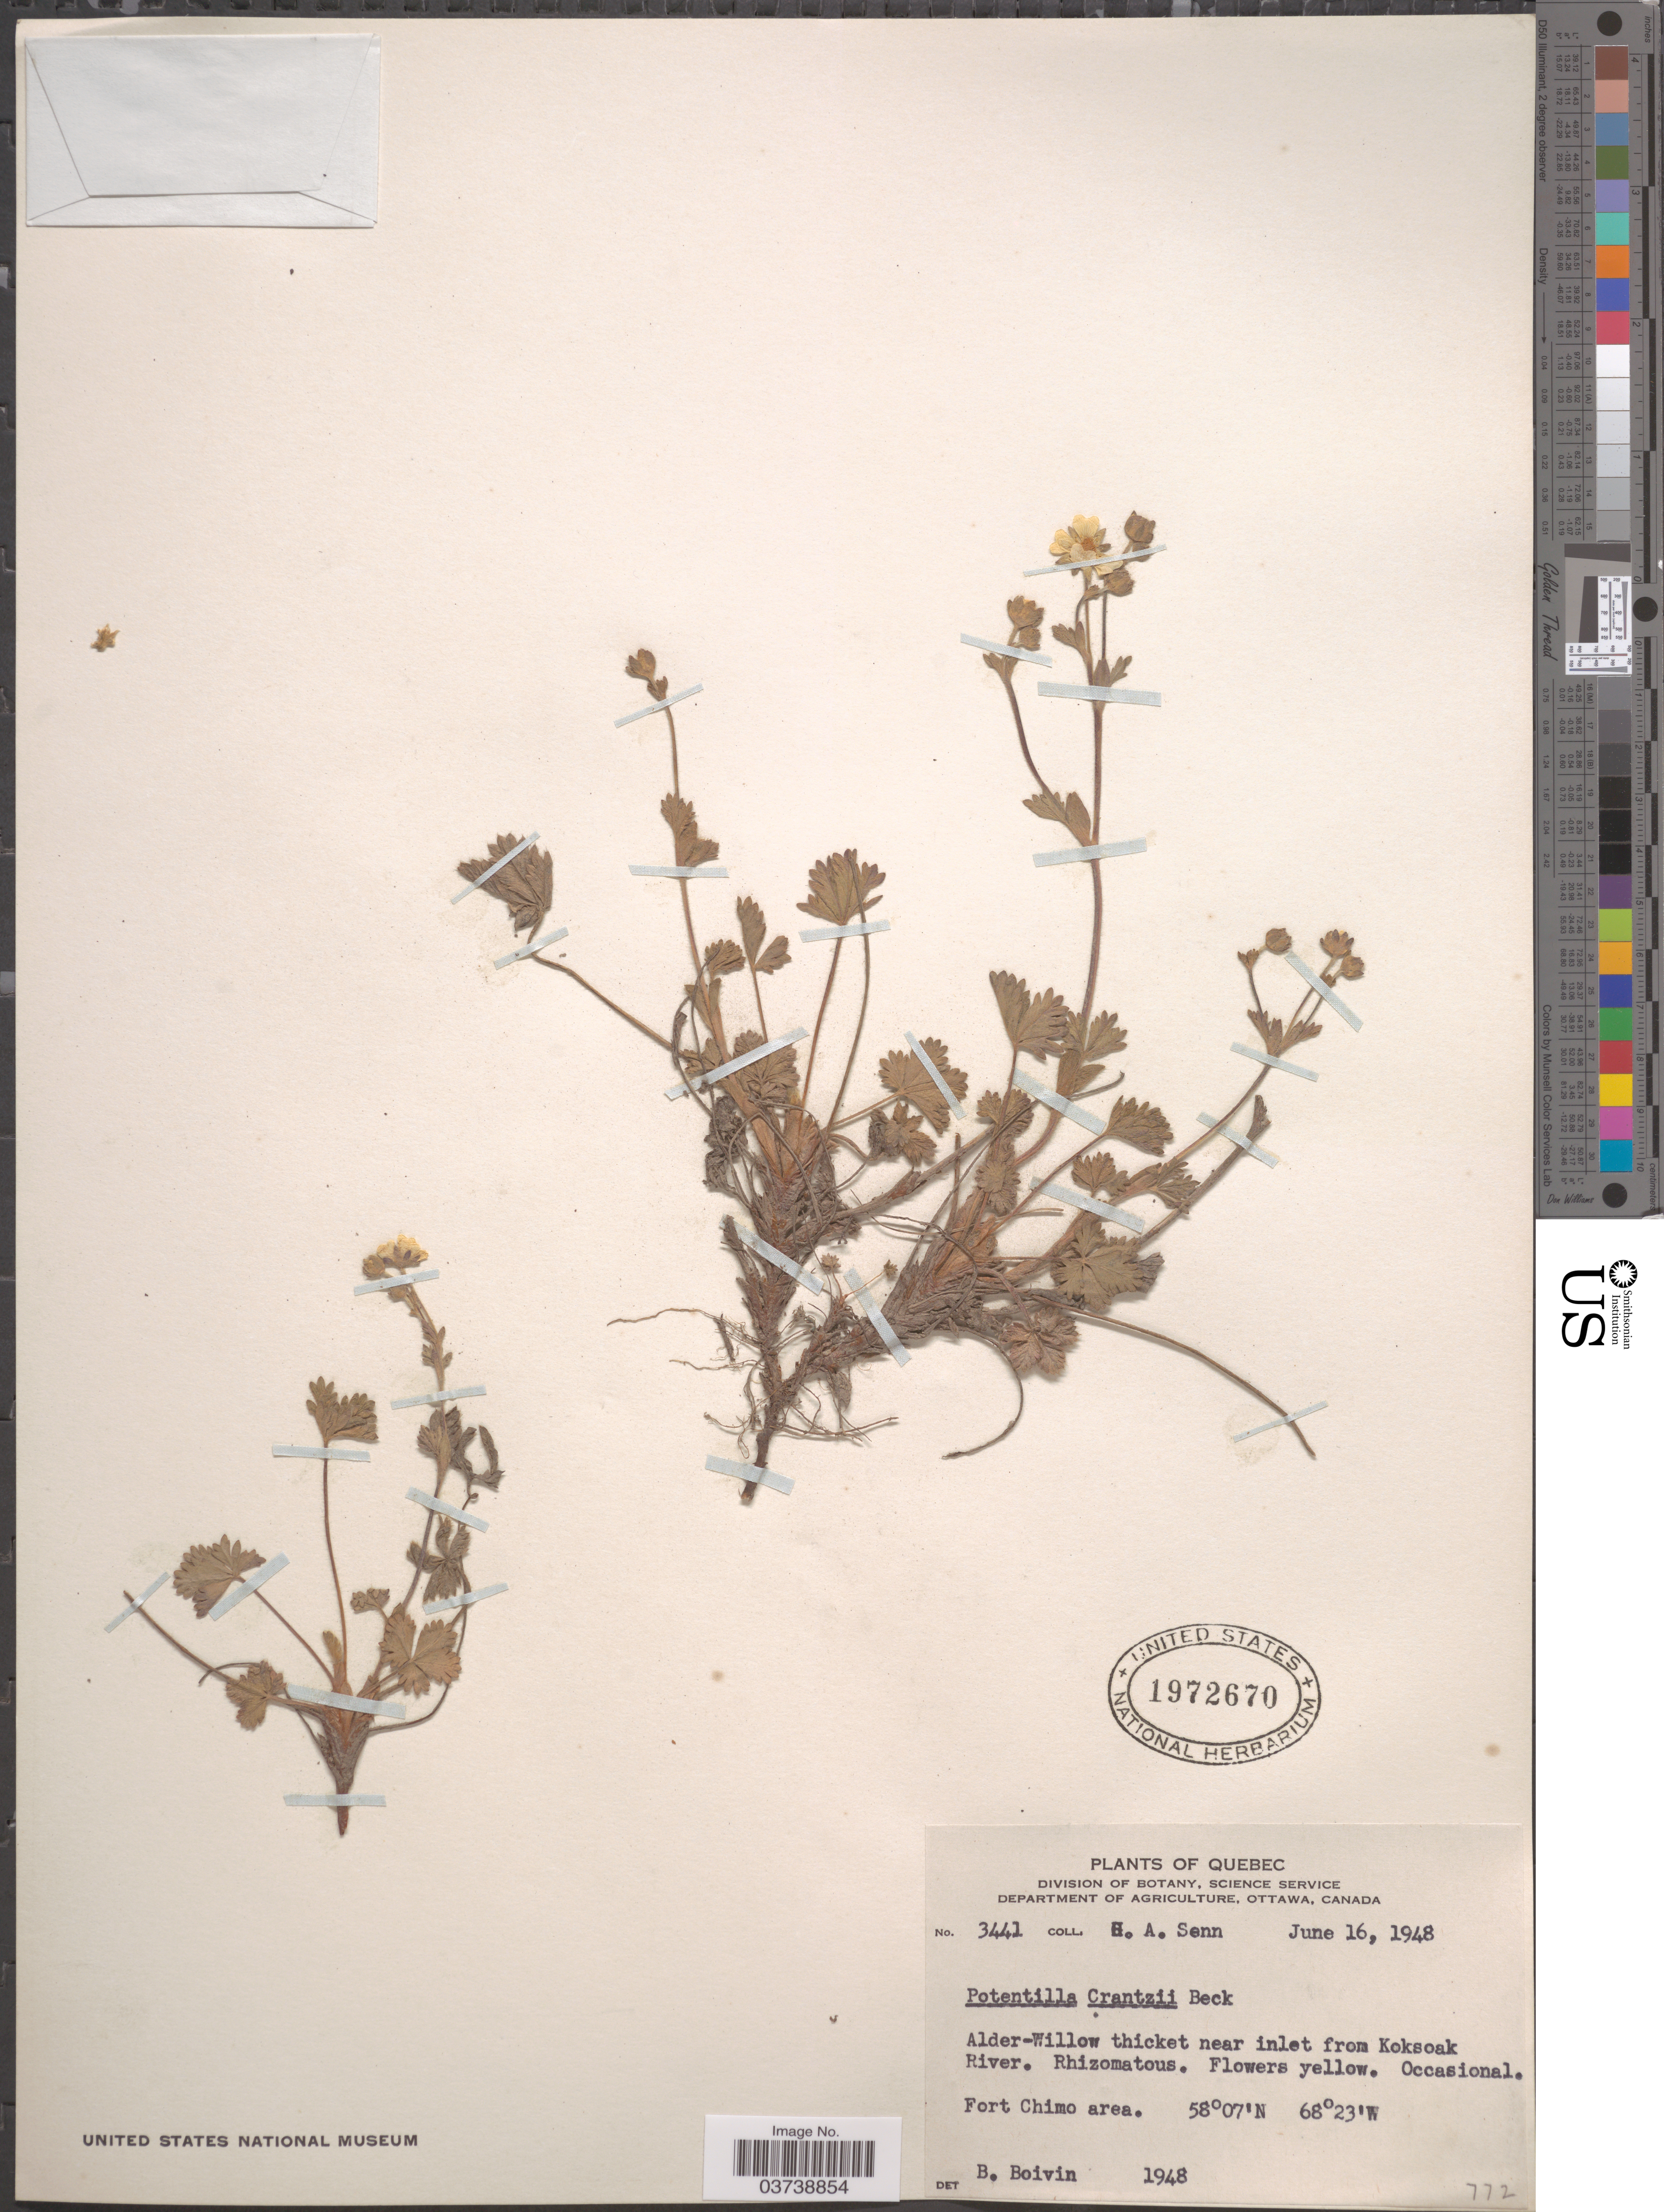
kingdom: Plantae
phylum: Tracheophyta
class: Magnoliopsida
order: Rosales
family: Rosaceae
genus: Potentilla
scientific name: Potentilla crantzii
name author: (Crantz) Beck ex Fritsch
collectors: H. Senn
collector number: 3441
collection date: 1948-06-16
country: Canada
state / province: Quebec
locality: Alder-Willow thicket near inlet from Koksoak River. Fort Chimo area.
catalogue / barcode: US 1972670